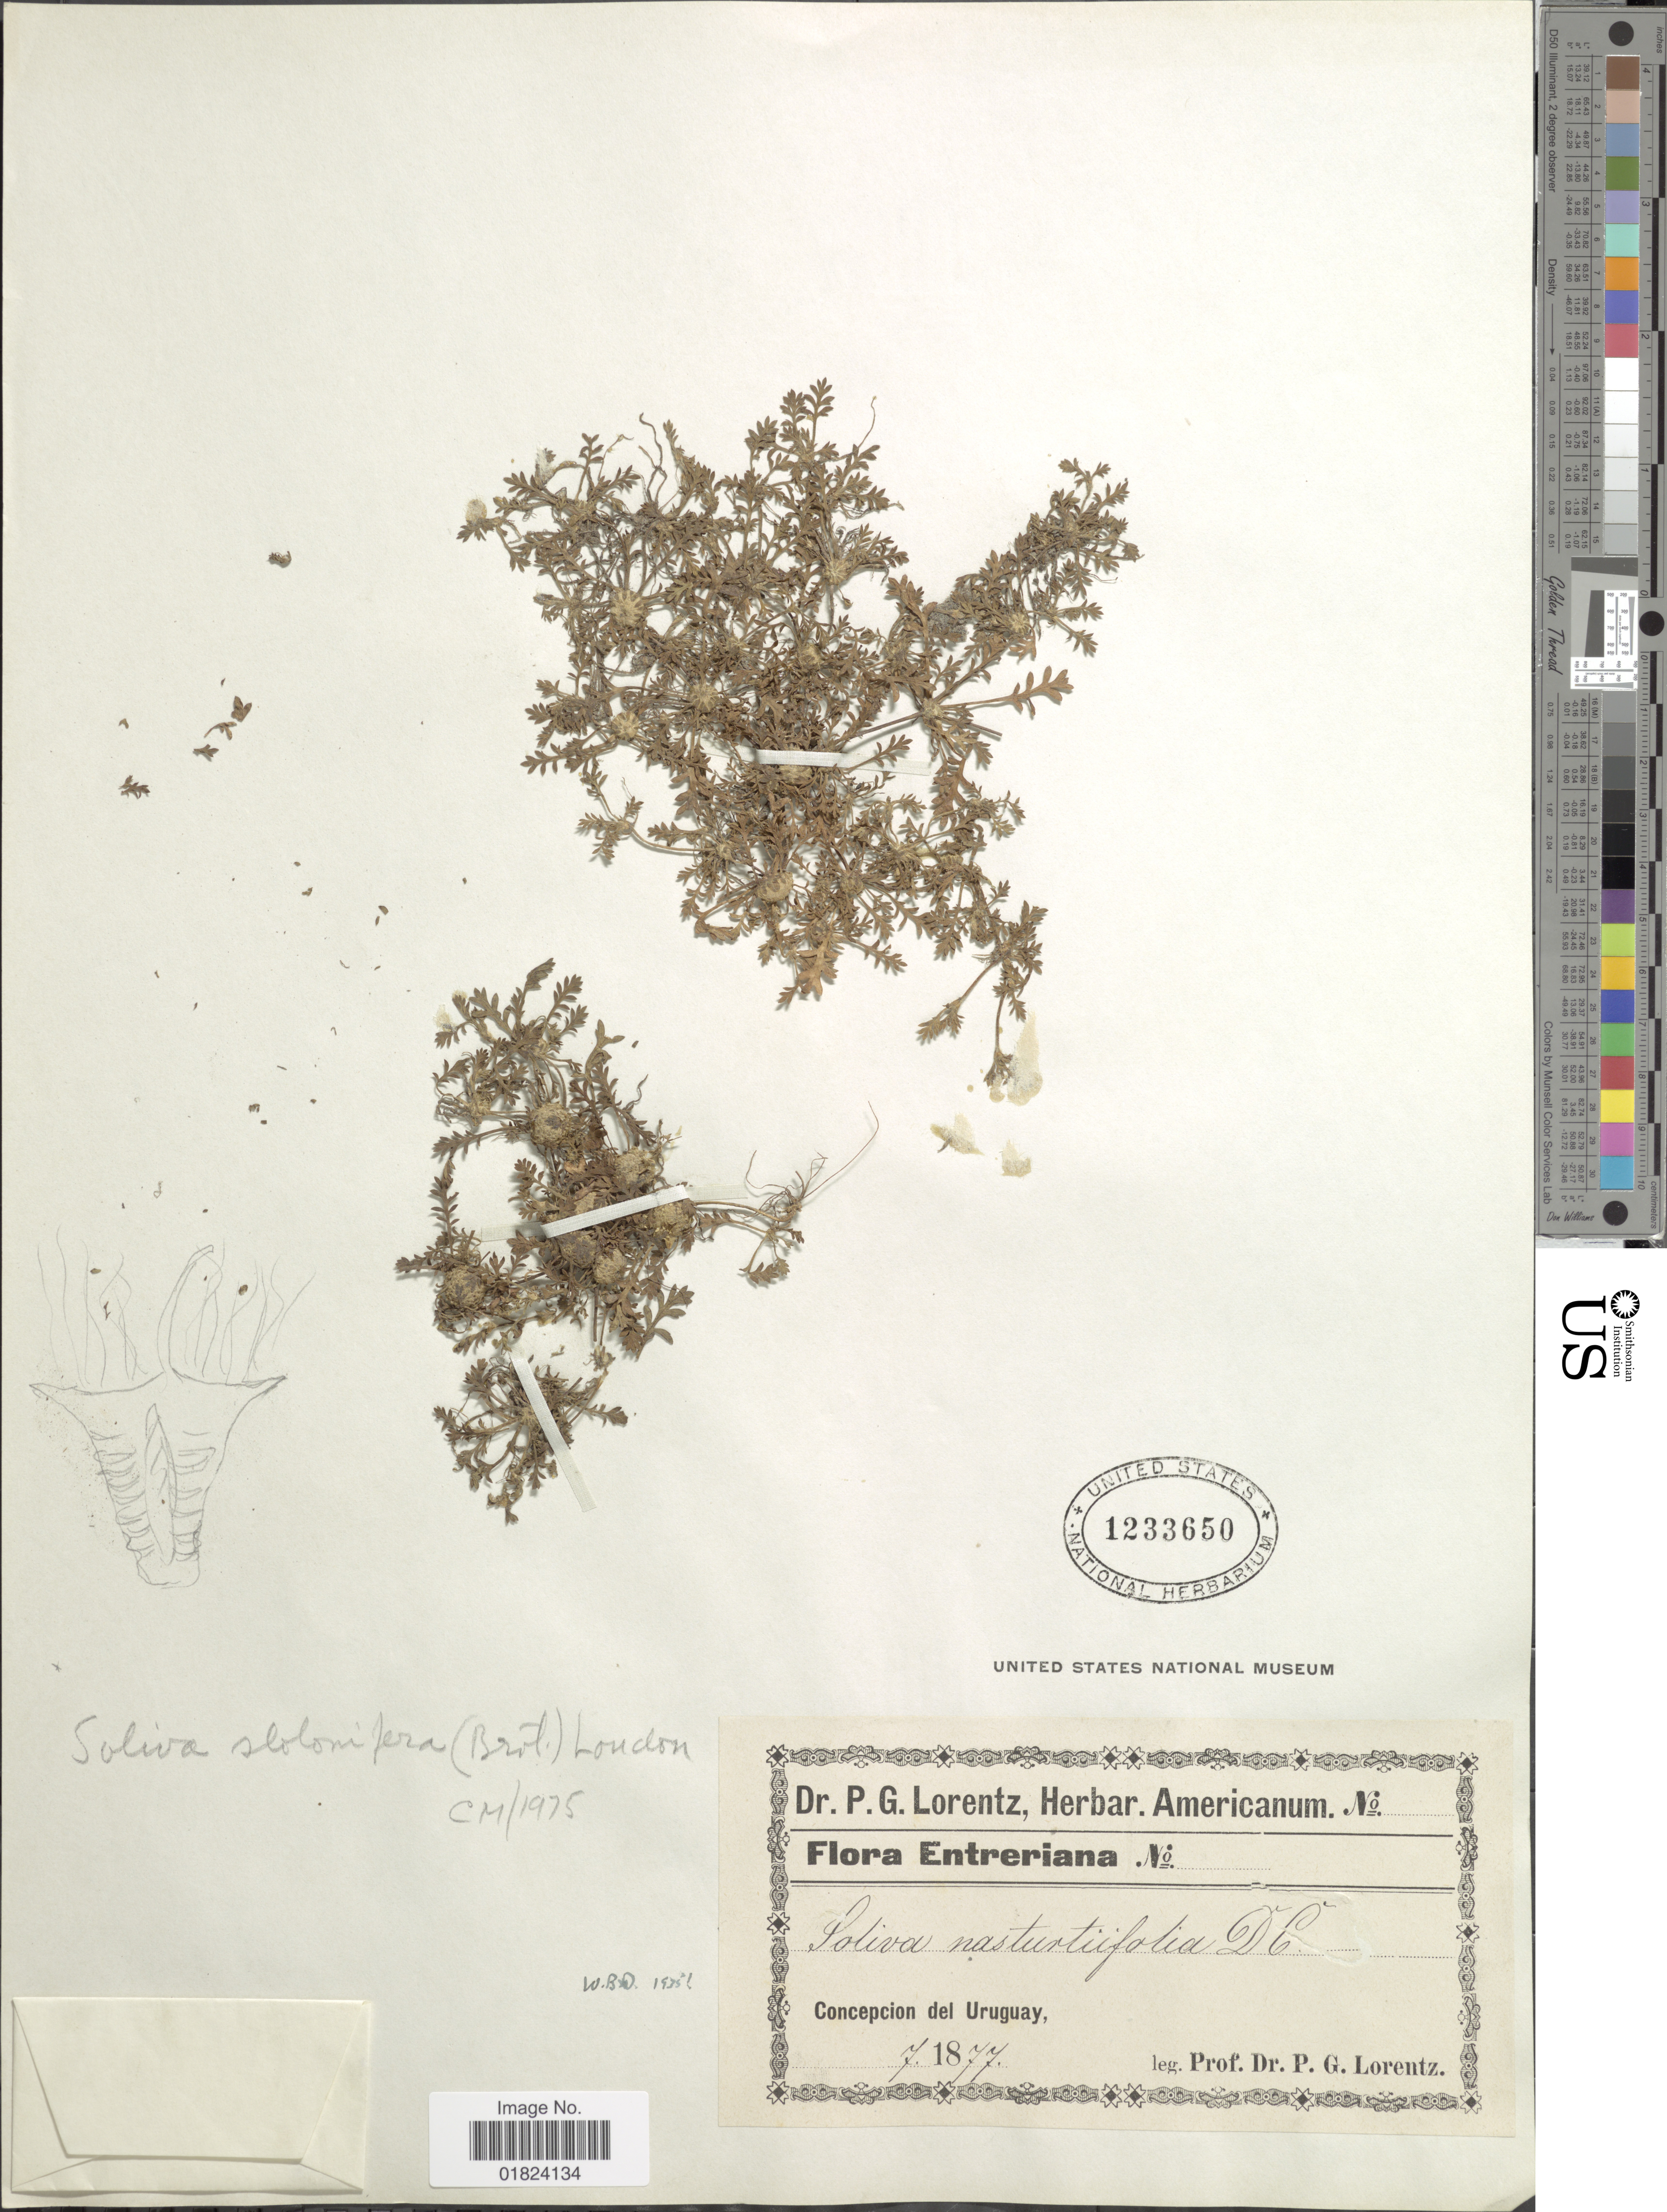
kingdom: Plantae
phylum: Tracheophyta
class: Magnoliopsida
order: Asterales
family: Asteraceae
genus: Soliva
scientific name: Soliva stolonifera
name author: (Brot.) Loudon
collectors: P. G. Lorentz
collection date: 1877-07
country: Uruguay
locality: Concepcion del Uruguay, flora Entreriana.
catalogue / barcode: US 1233650